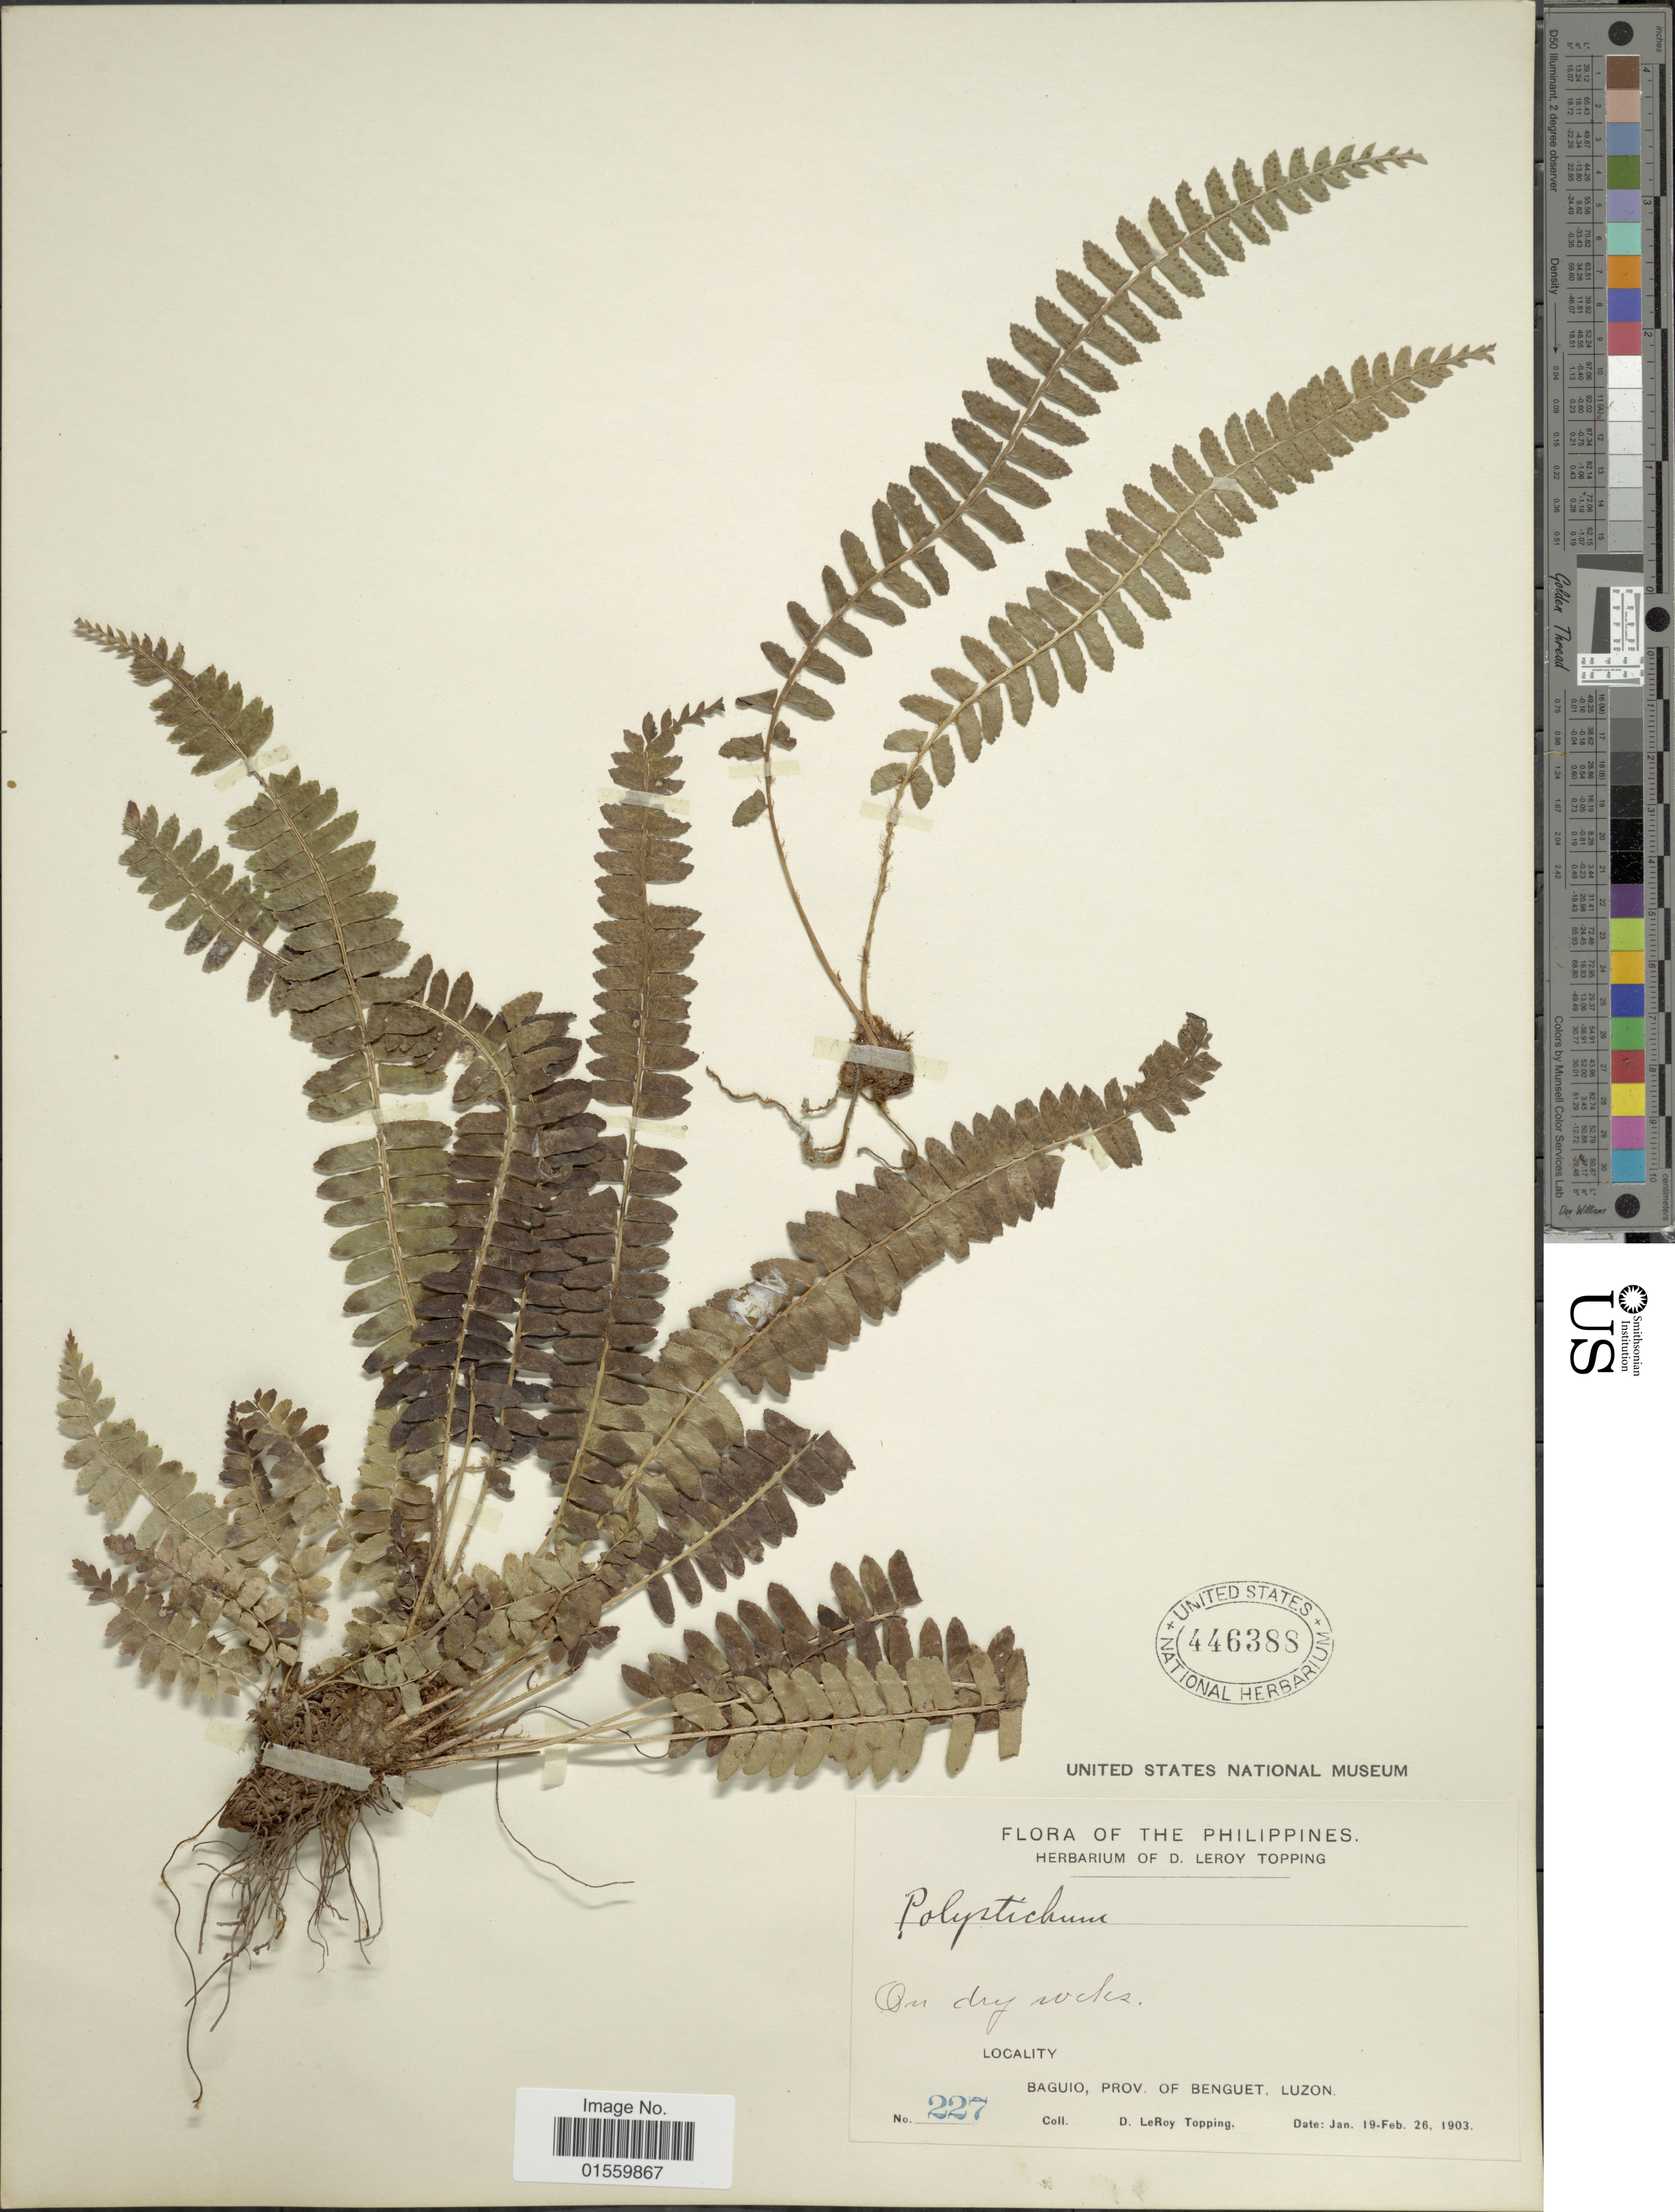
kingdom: Plantae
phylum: Tracheophyta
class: Polypodiopsida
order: Polypodiales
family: Dryopteridaceae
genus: Polystichum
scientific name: Polystichum deltodon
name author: (Baker) Diels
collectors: D. L. Topping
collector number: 227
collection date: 1903-01-19/1903-02-26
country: Philippines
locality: Baguio, Prov. of Benguet, Luzon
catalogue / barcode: US 446388